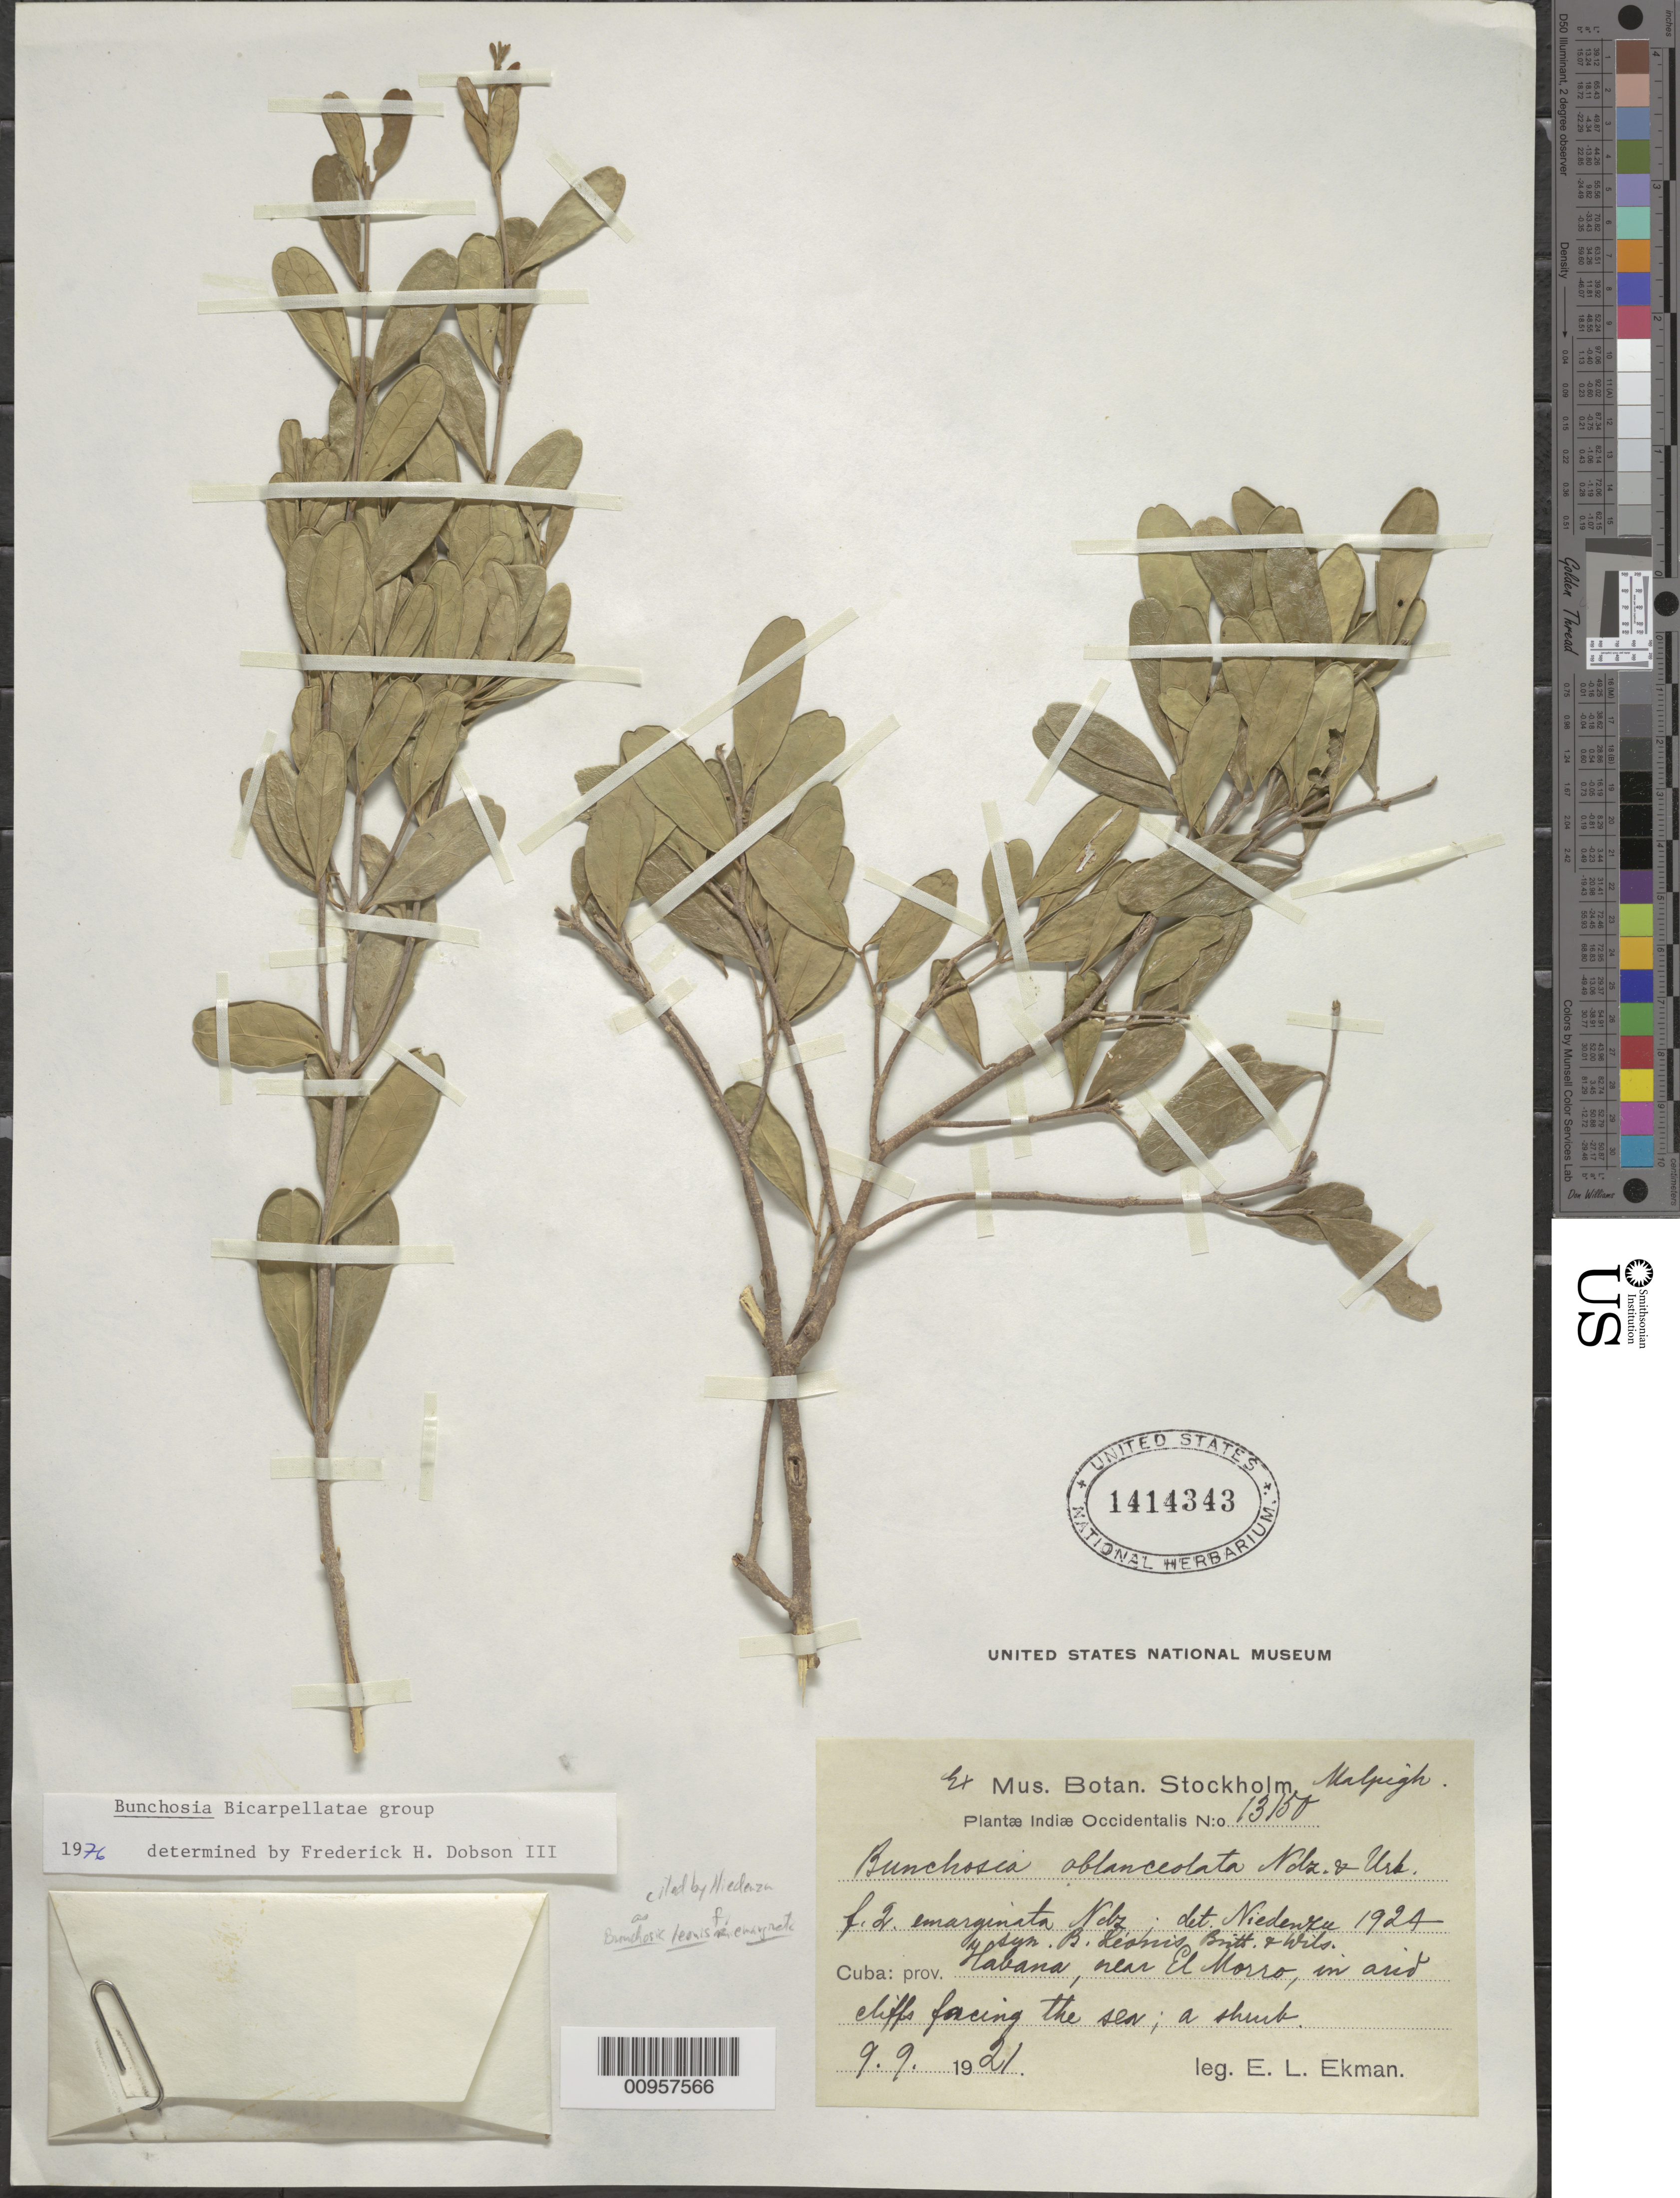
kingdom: Plantae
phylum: Tracheophyta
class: Magnoliopsida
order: Malpighiales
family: Malpighiaceae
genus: Bunchosia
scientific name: Bunchosia leonis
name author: Britton & P. Wilson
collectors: E. L. Ekman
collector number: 13150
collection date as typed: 09 Sep 1921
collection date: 1921-09-09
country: Cuba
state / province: La Habana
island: Cuba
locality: Near El Morro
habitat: In arid cliffs facing the sea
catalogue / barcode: US 1414343